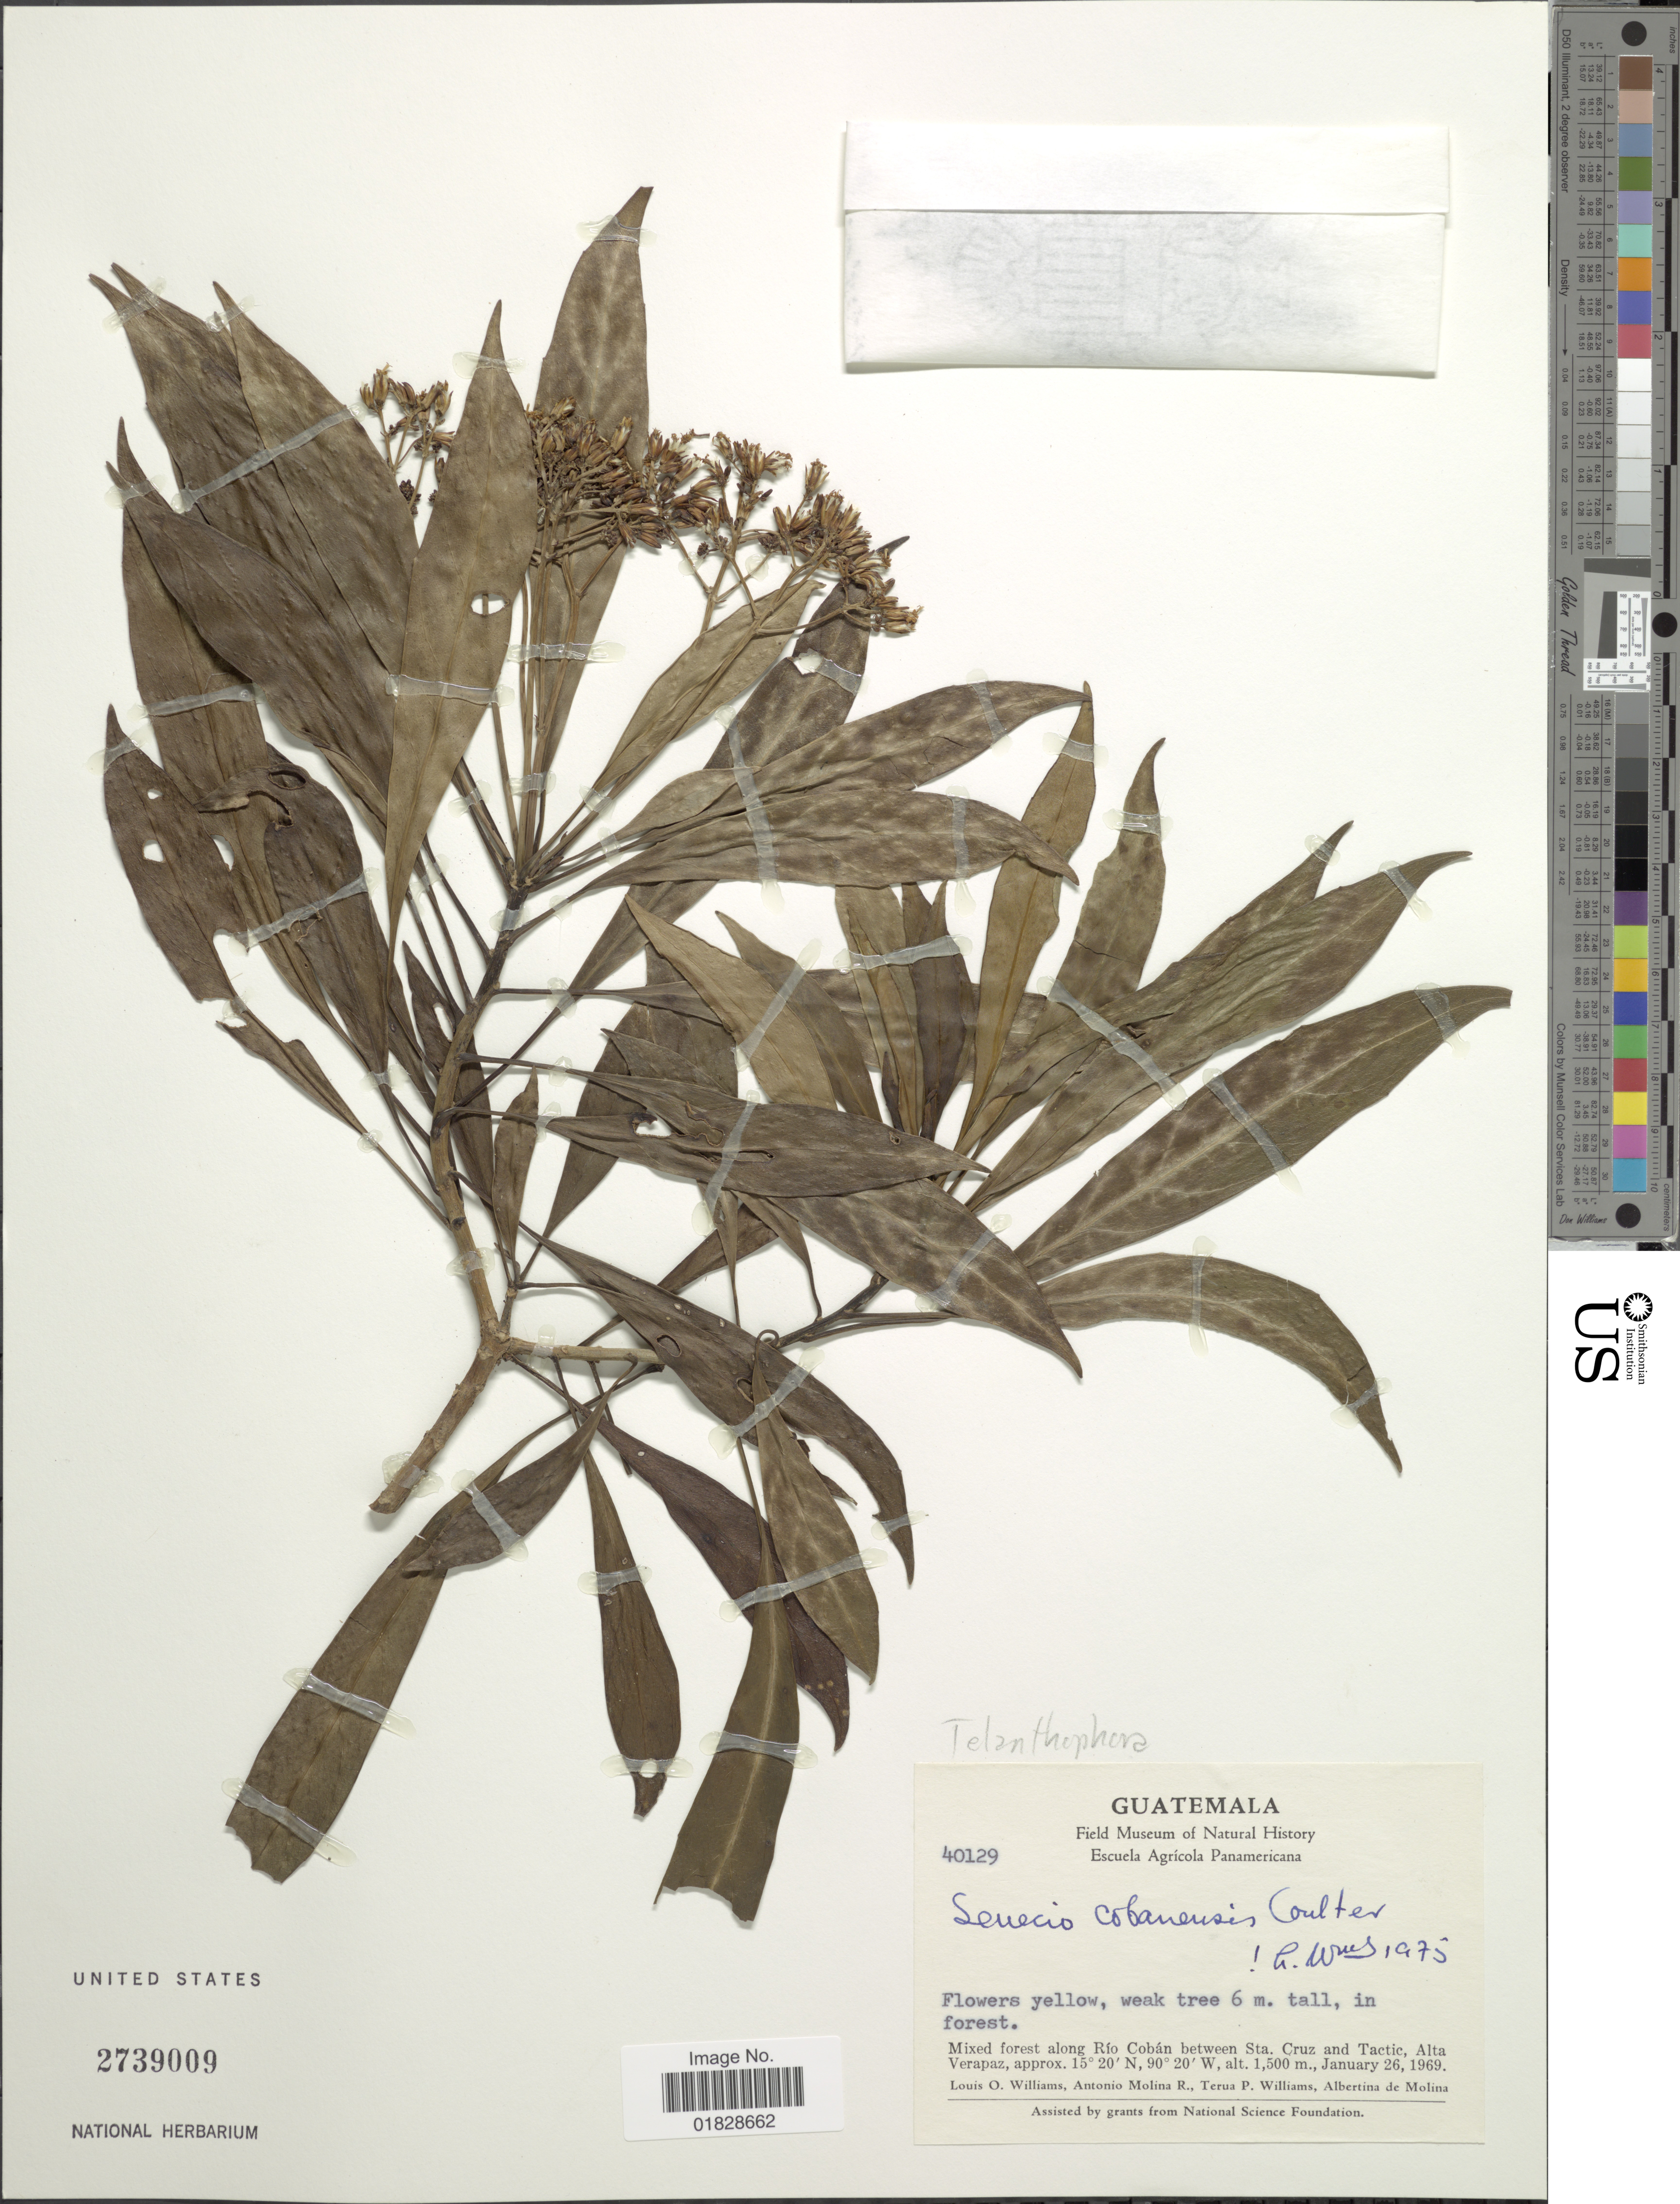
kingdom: Plantae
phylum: Tracheophyta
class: Magnoliopsida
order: Asterales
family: Asteraceae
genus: Telanthophora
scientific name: Telanthophora cobanensis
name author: (J.M. Coult.) H. Rob. & Brettell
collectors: L. O. Williams, A. Molina R., T. P. Williams & A. R. Molina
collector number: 40129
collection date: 1969-01-26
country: Guatemala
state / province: Alta Verapaz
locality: Mixed forest along Río Cobán between Sta. and Tactic, Alta Verapaz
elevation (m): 1500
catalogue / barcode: US 2739009